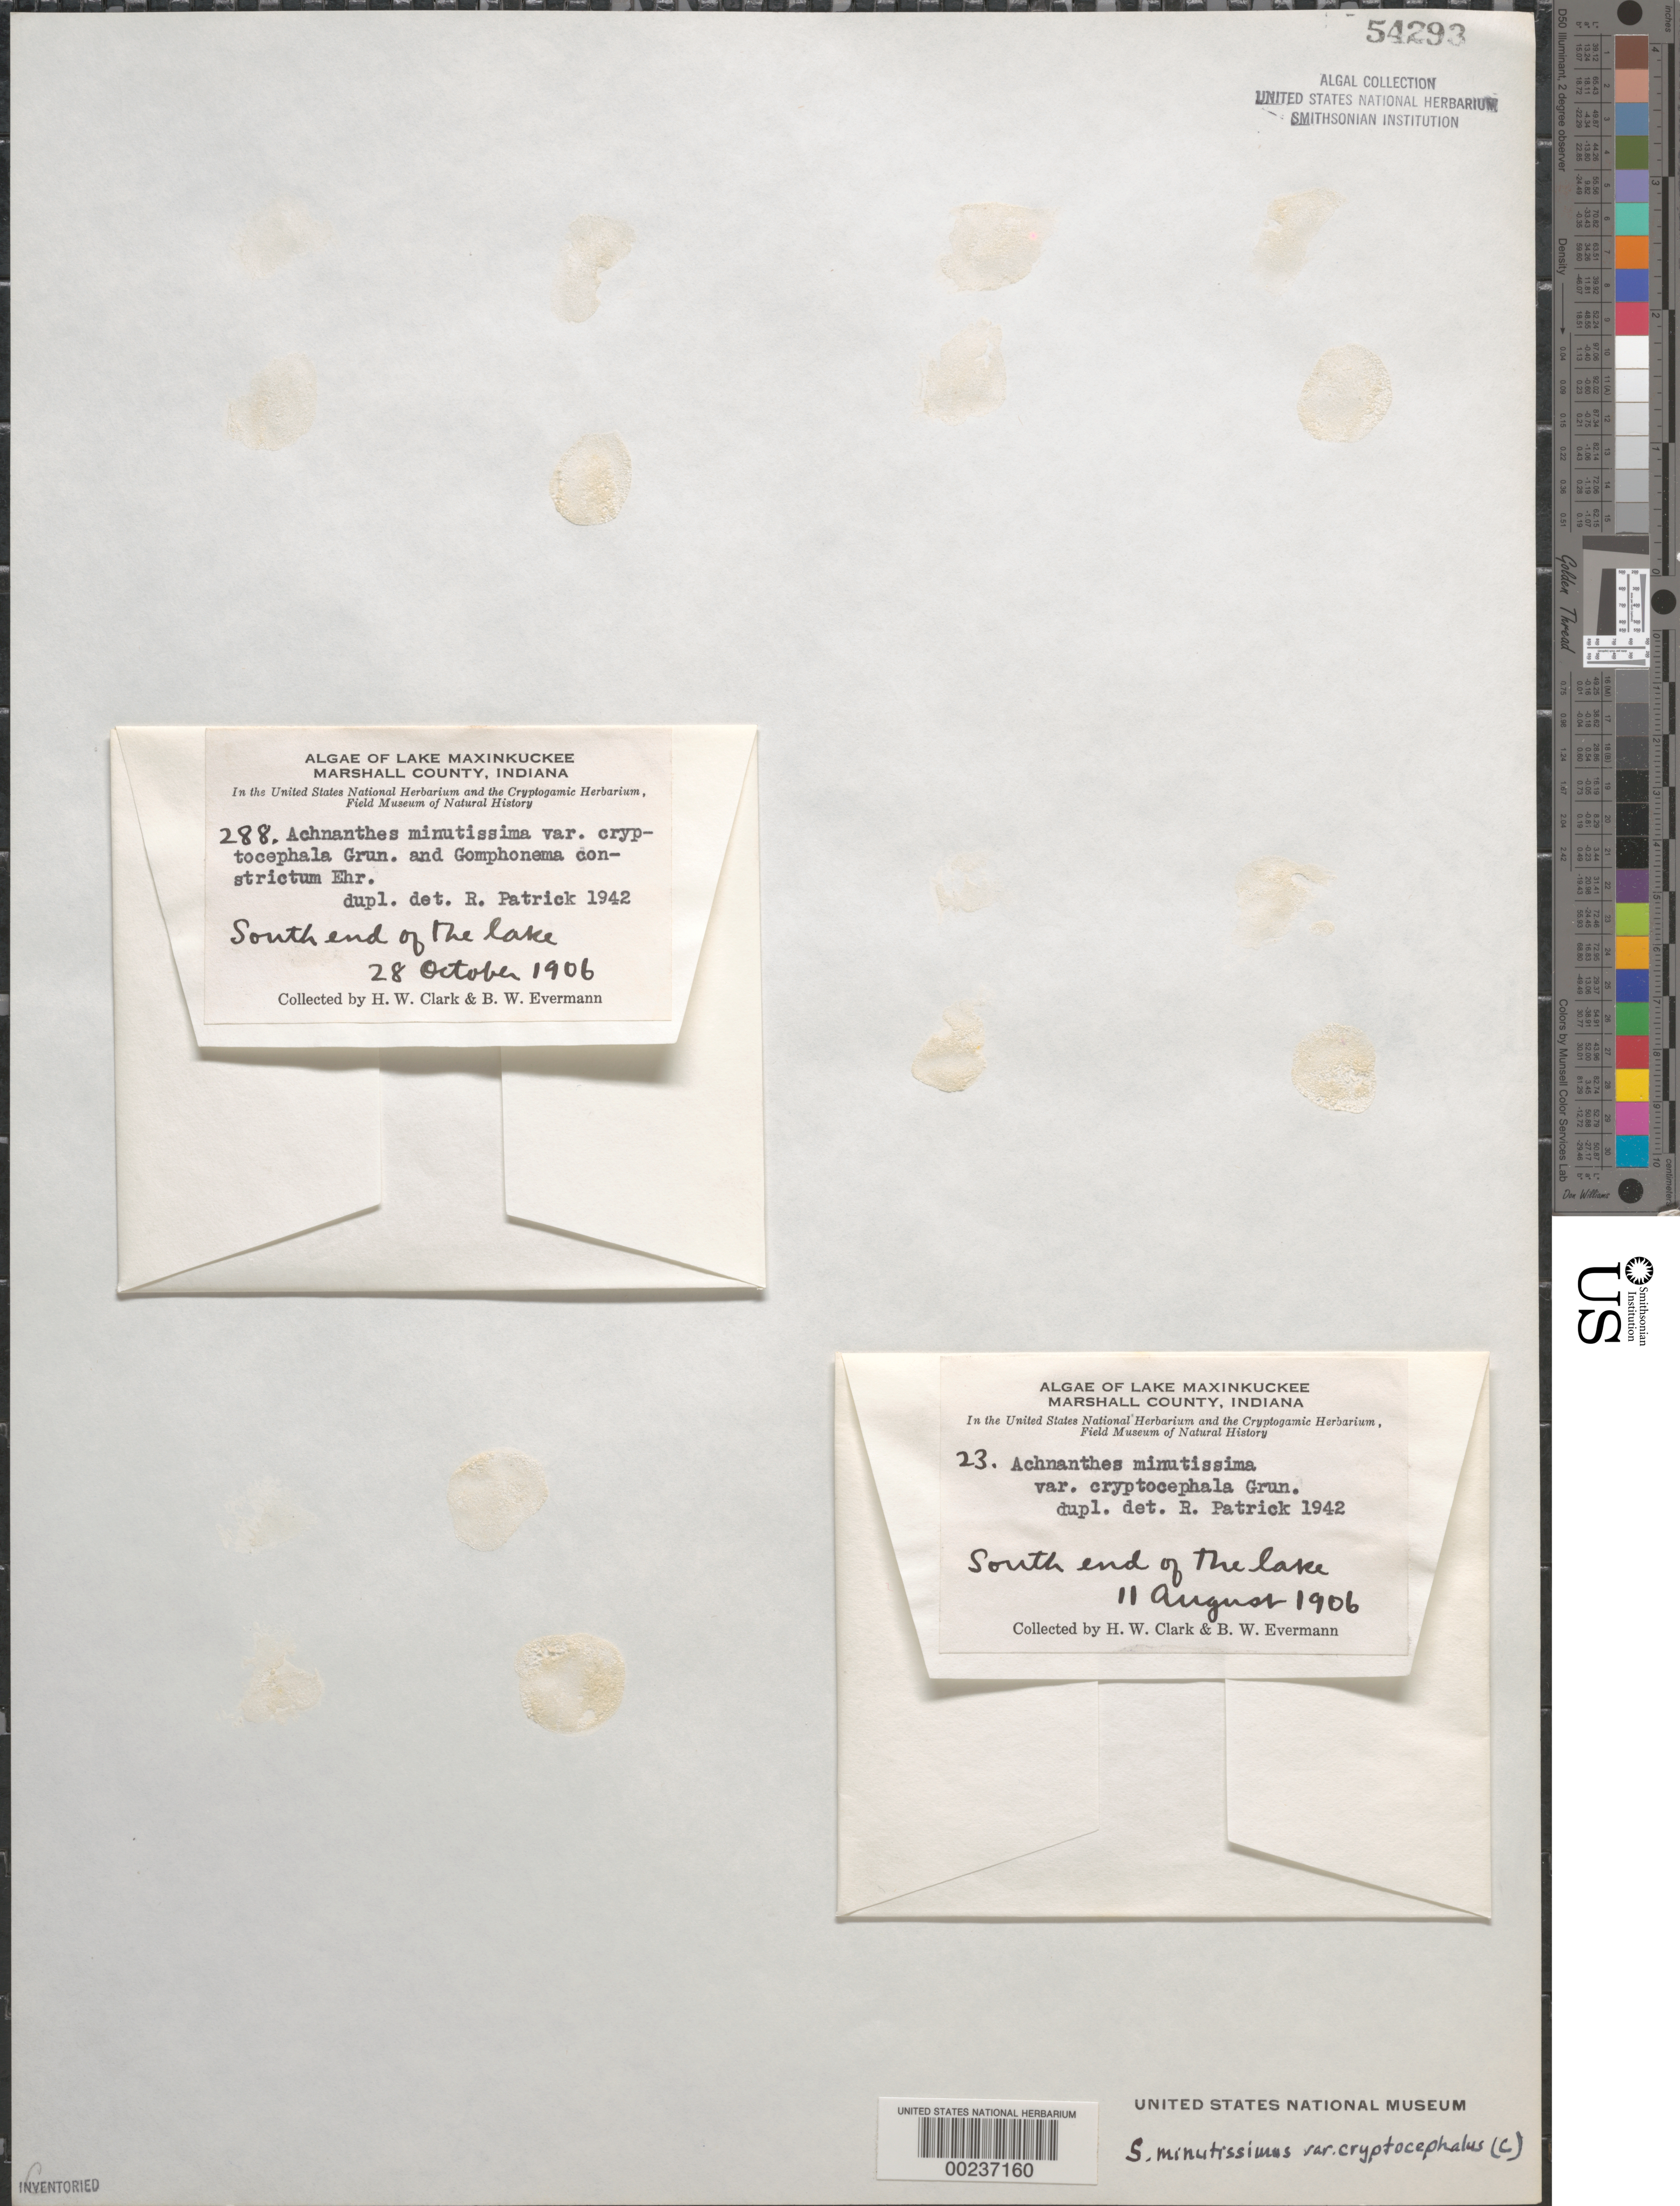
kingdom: Plantae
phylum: Chlorophyta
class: Chlorophyceae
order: Sphaeropleales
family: Scenedesmaceae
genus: Scenedesmus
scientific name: Scenedesmus minutissimus var. cryptocephalus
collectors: H. W. Clark & B. W. Evermann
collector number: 23 & 288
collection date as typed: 11 Aug 1906 AND 28 Oct 1906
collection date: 1906-08-11,1906-10-28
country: United States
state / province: Indiana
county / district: Marshall County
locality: Lake Maxinkuckee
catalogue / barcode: US 54293